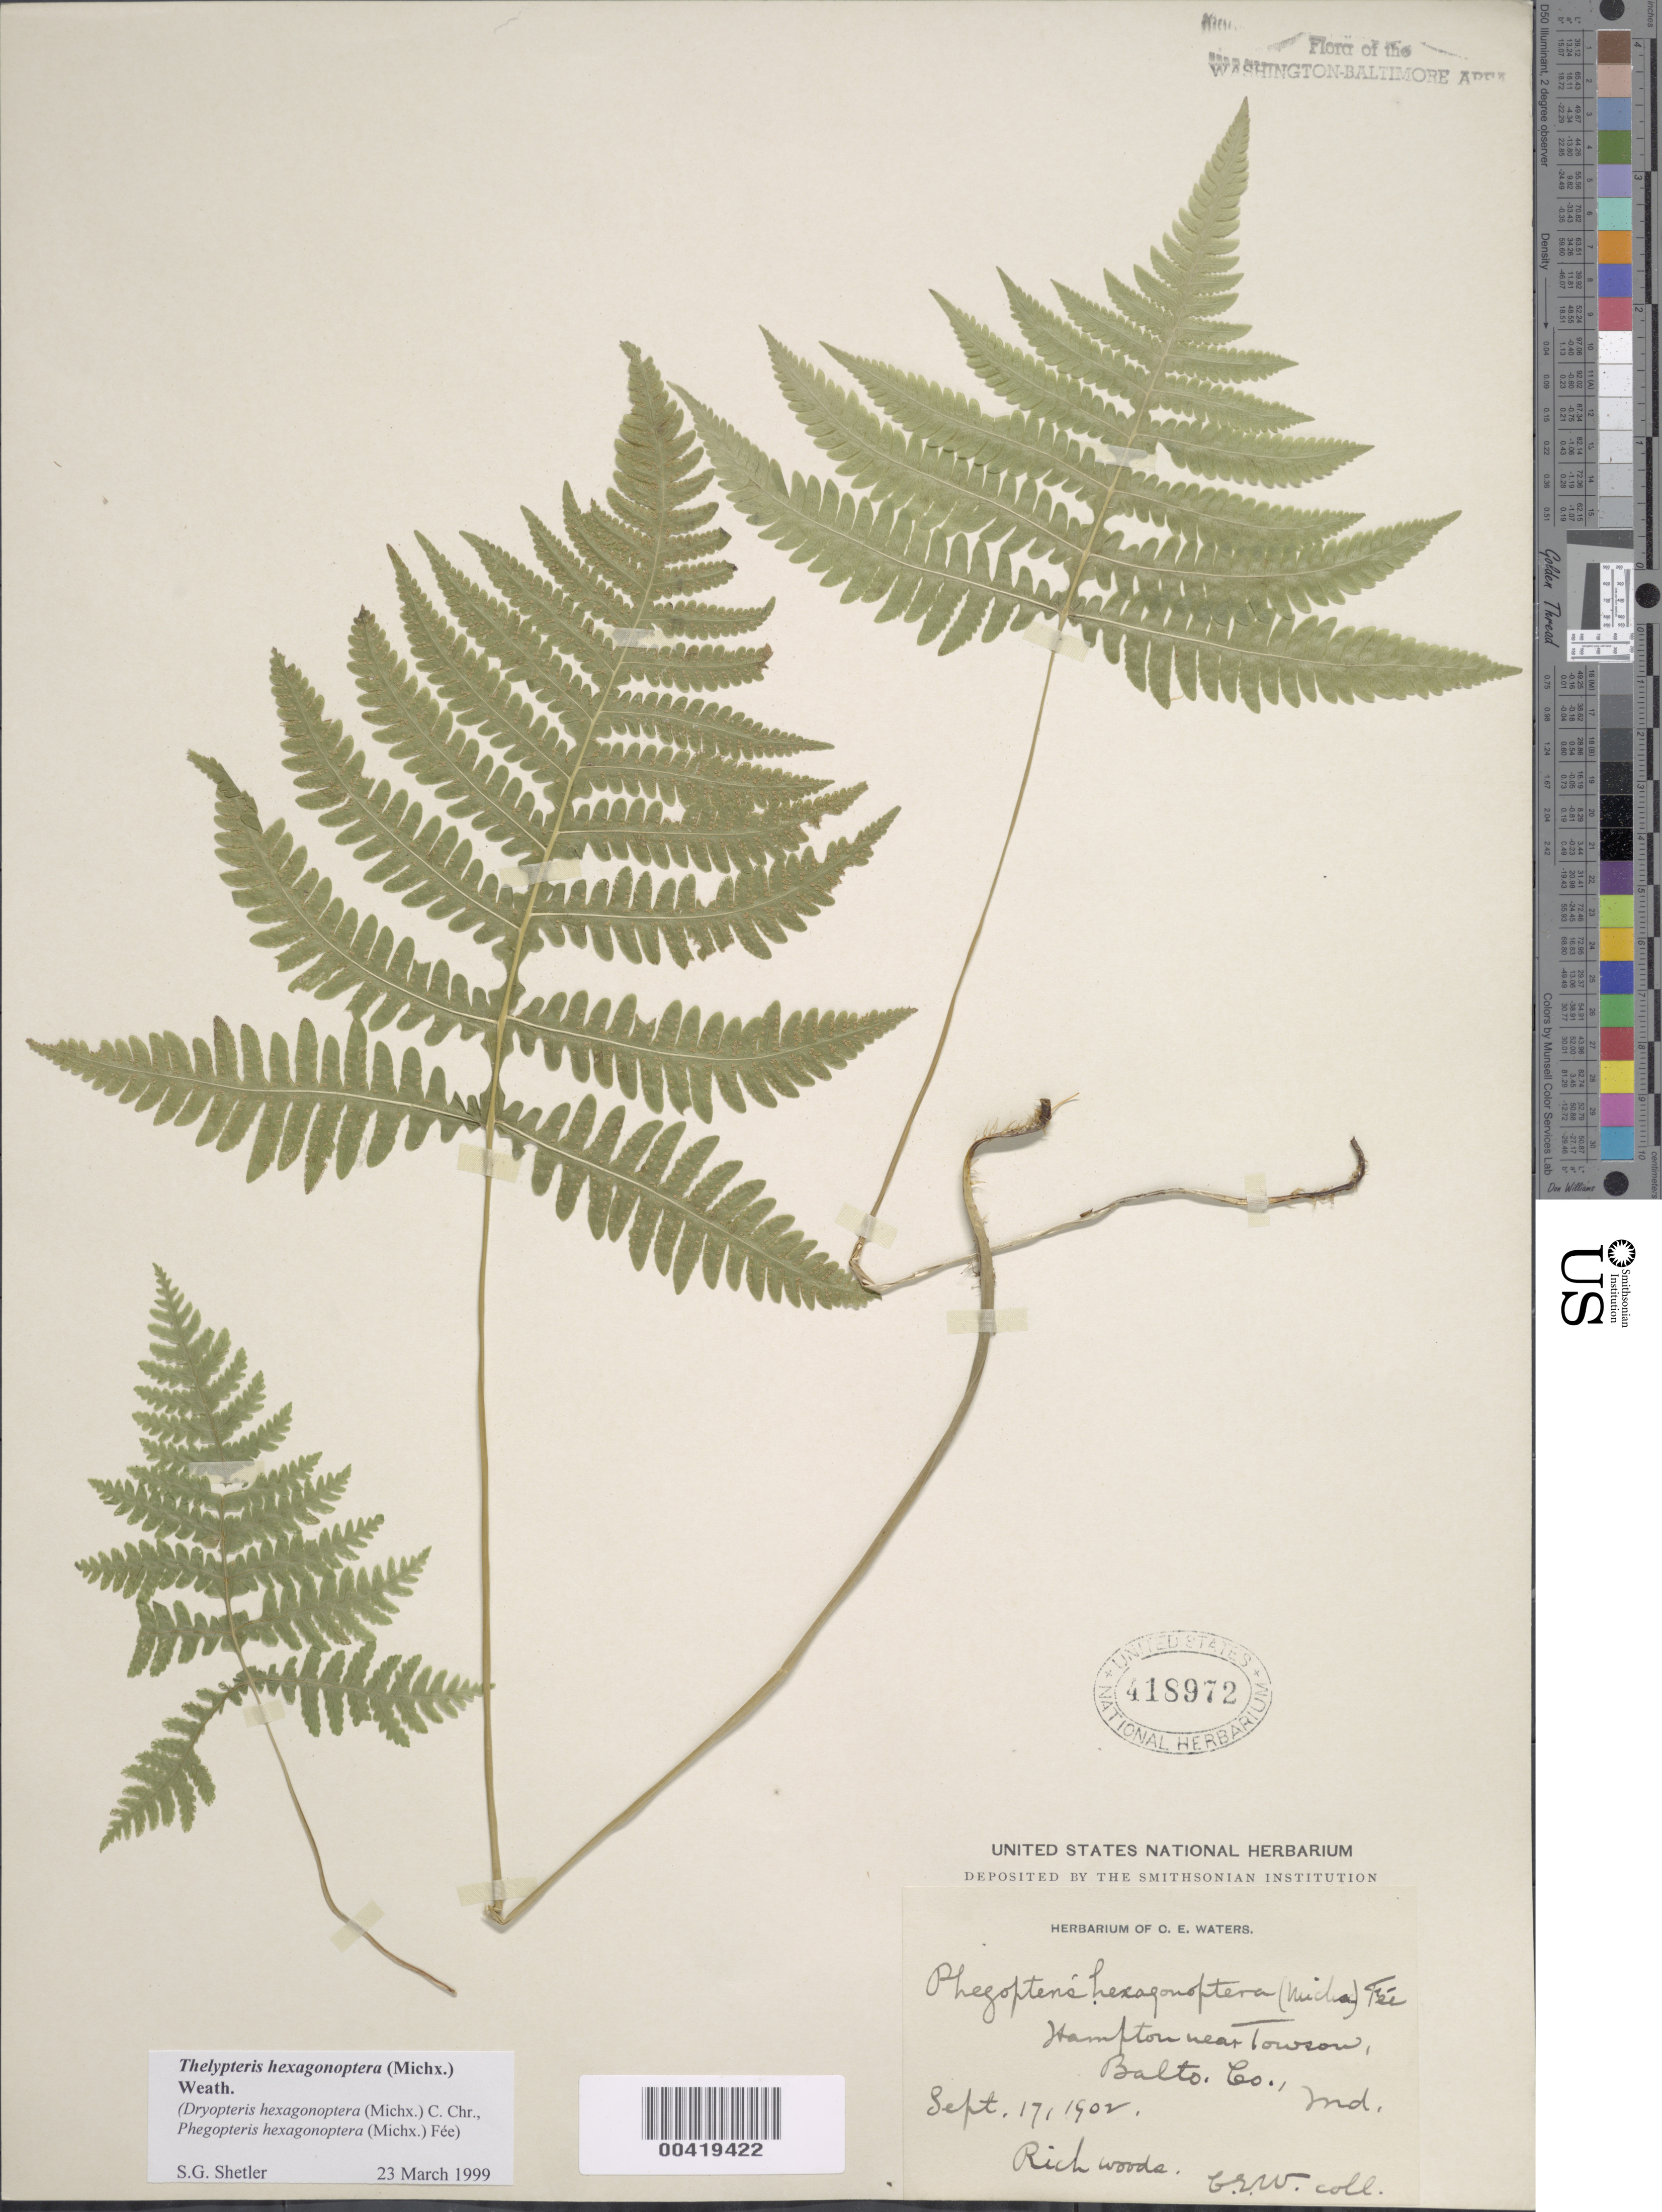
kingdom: Plantae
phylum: Tracheophyta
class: Polypodiopsida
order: Polypodiales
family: Thelypteridaceae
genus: Phegopteris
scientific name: Phegopteris hexagonoptera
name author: (Michx.) Fée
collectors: C. Water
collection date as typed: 17 Sep 1902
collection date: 1902-09-17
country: United States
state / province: Maryland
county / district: Baltimore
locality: Hampton, near Towson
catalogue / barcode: US 418972